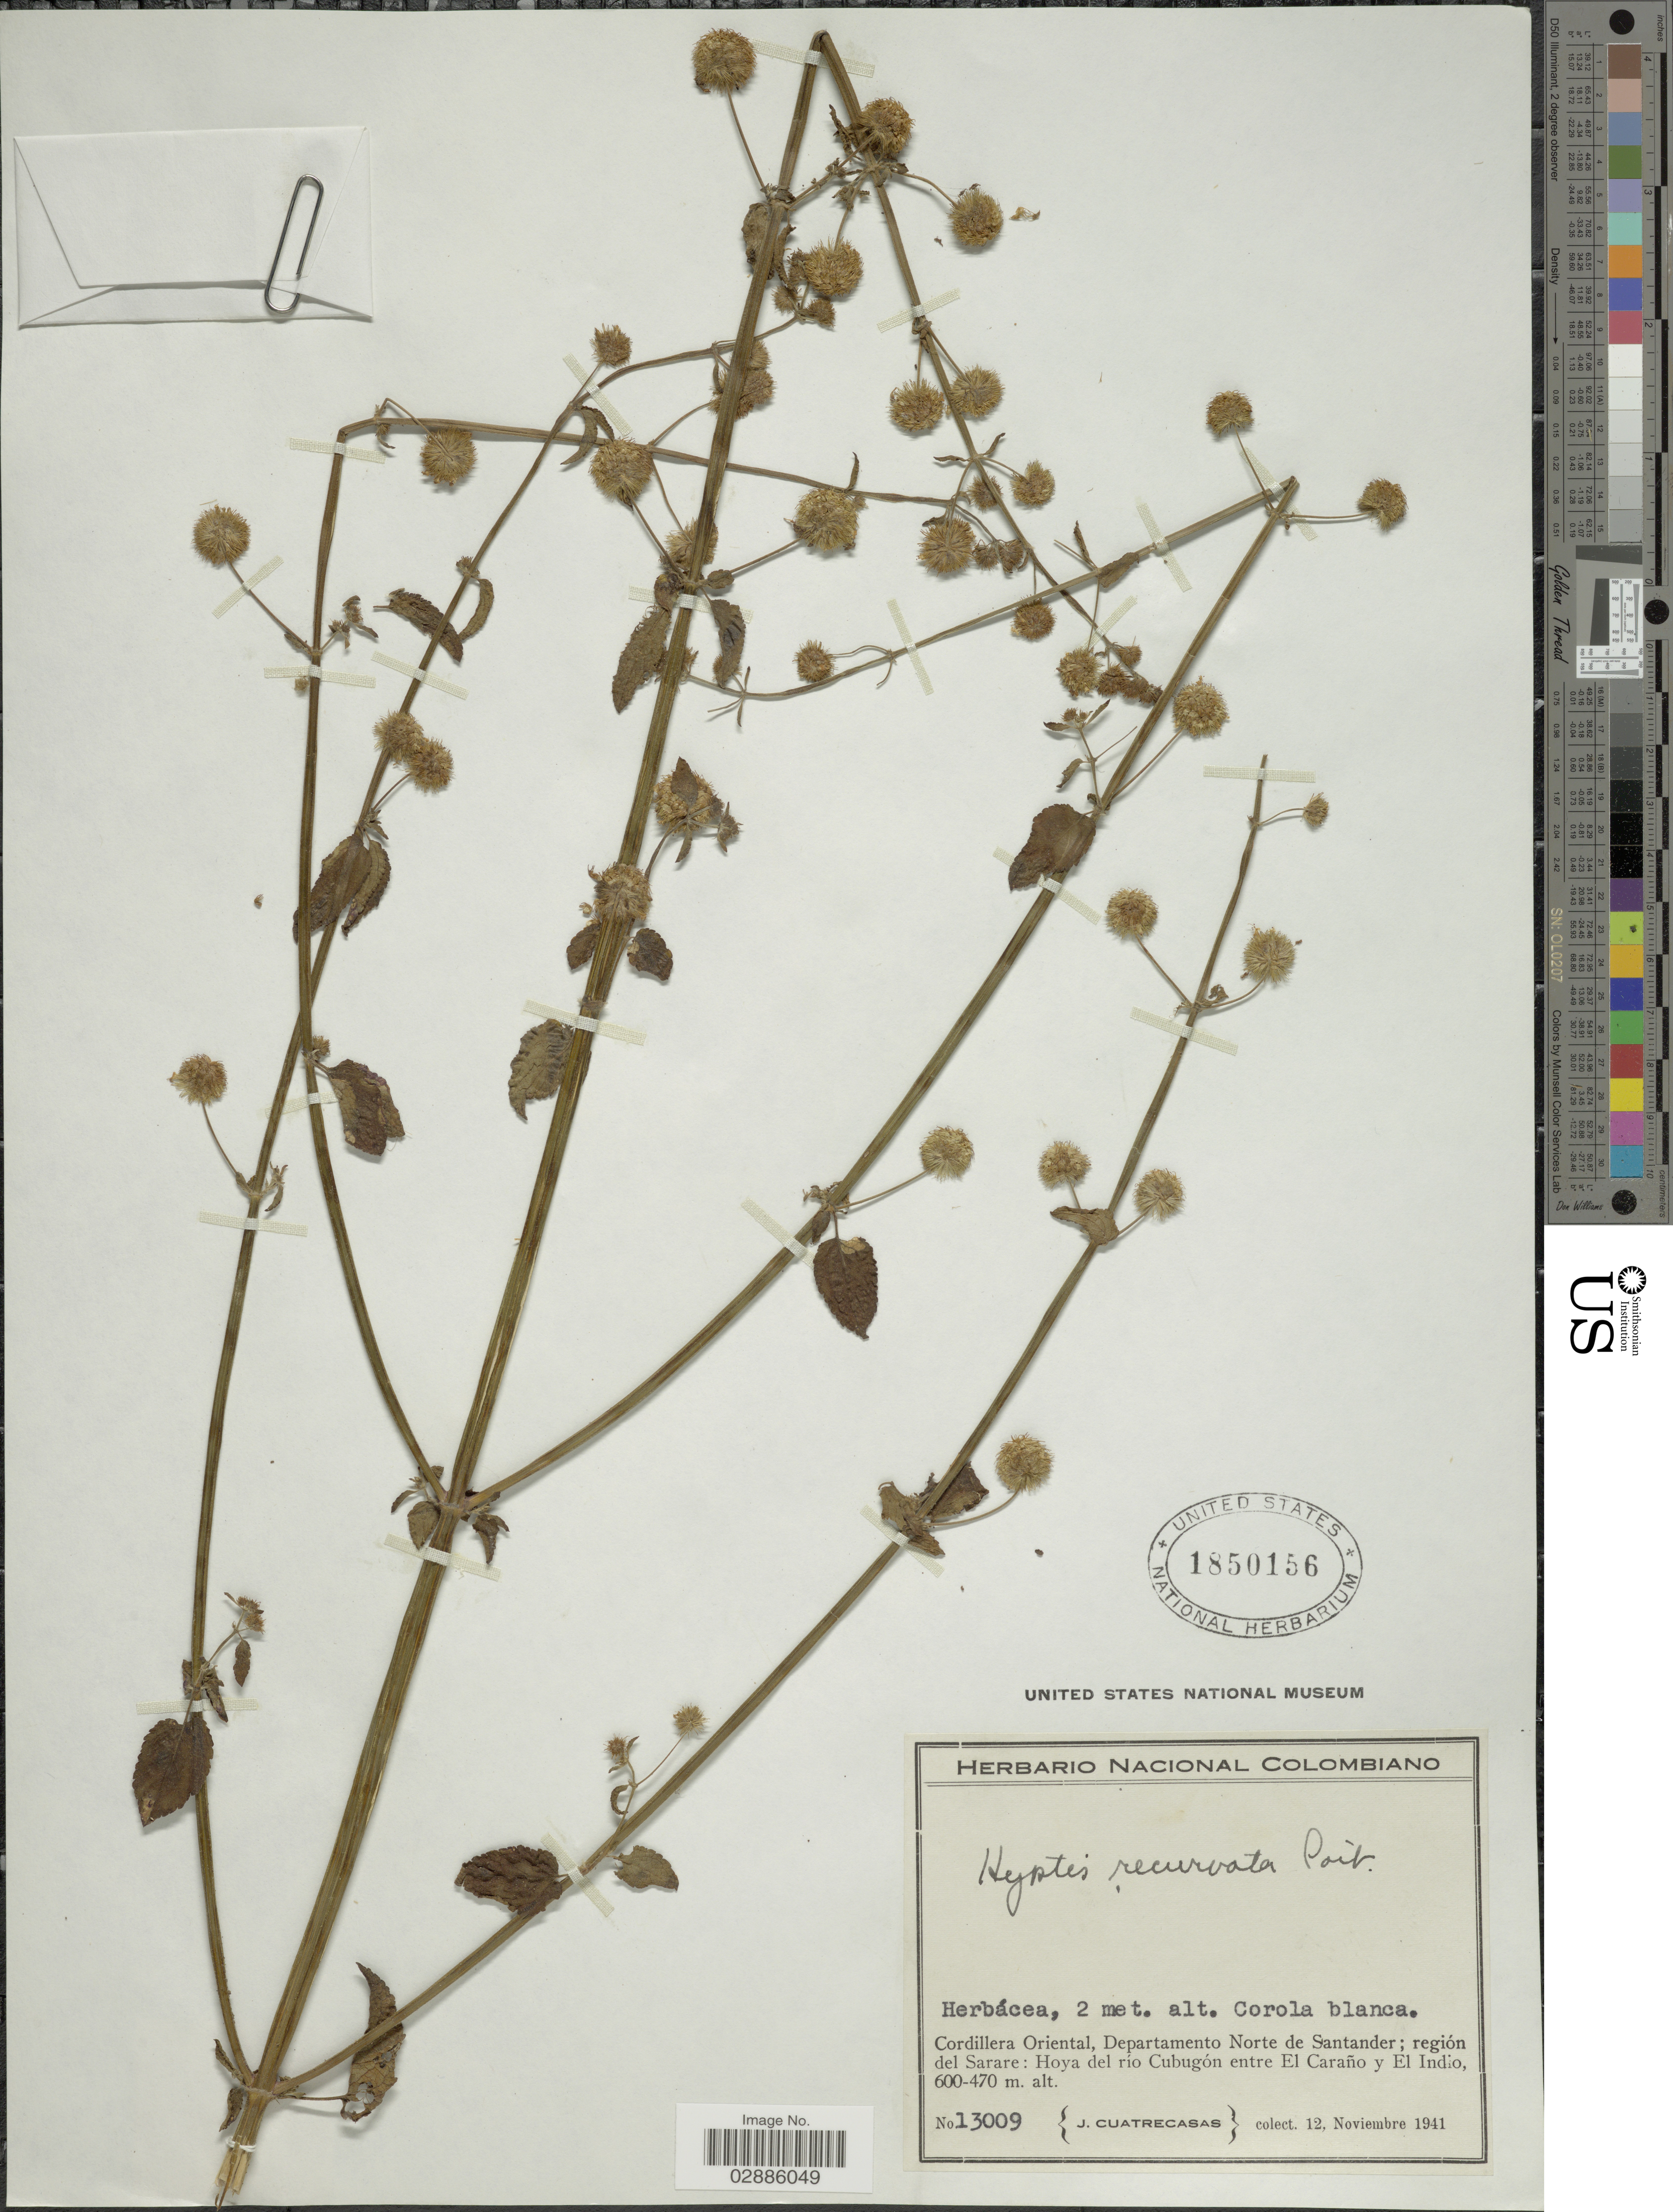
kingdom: Plantae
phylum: Tracheophyta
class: Magnoliopsida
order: Lamiales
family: Lamiaceae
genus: Hyptis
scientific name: Hyptis recurvata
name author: Poit.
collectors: J. Cuatrecasas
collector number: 13009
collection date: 1941-11-12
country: Colombia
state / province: Norte de Santander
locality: Cordillera Oriental, Departamento Norte de Santande; región del Sarare: Hoya del Río Cubugón entre El Caraño y El Indio.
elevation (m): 470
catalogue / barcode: US 1850156